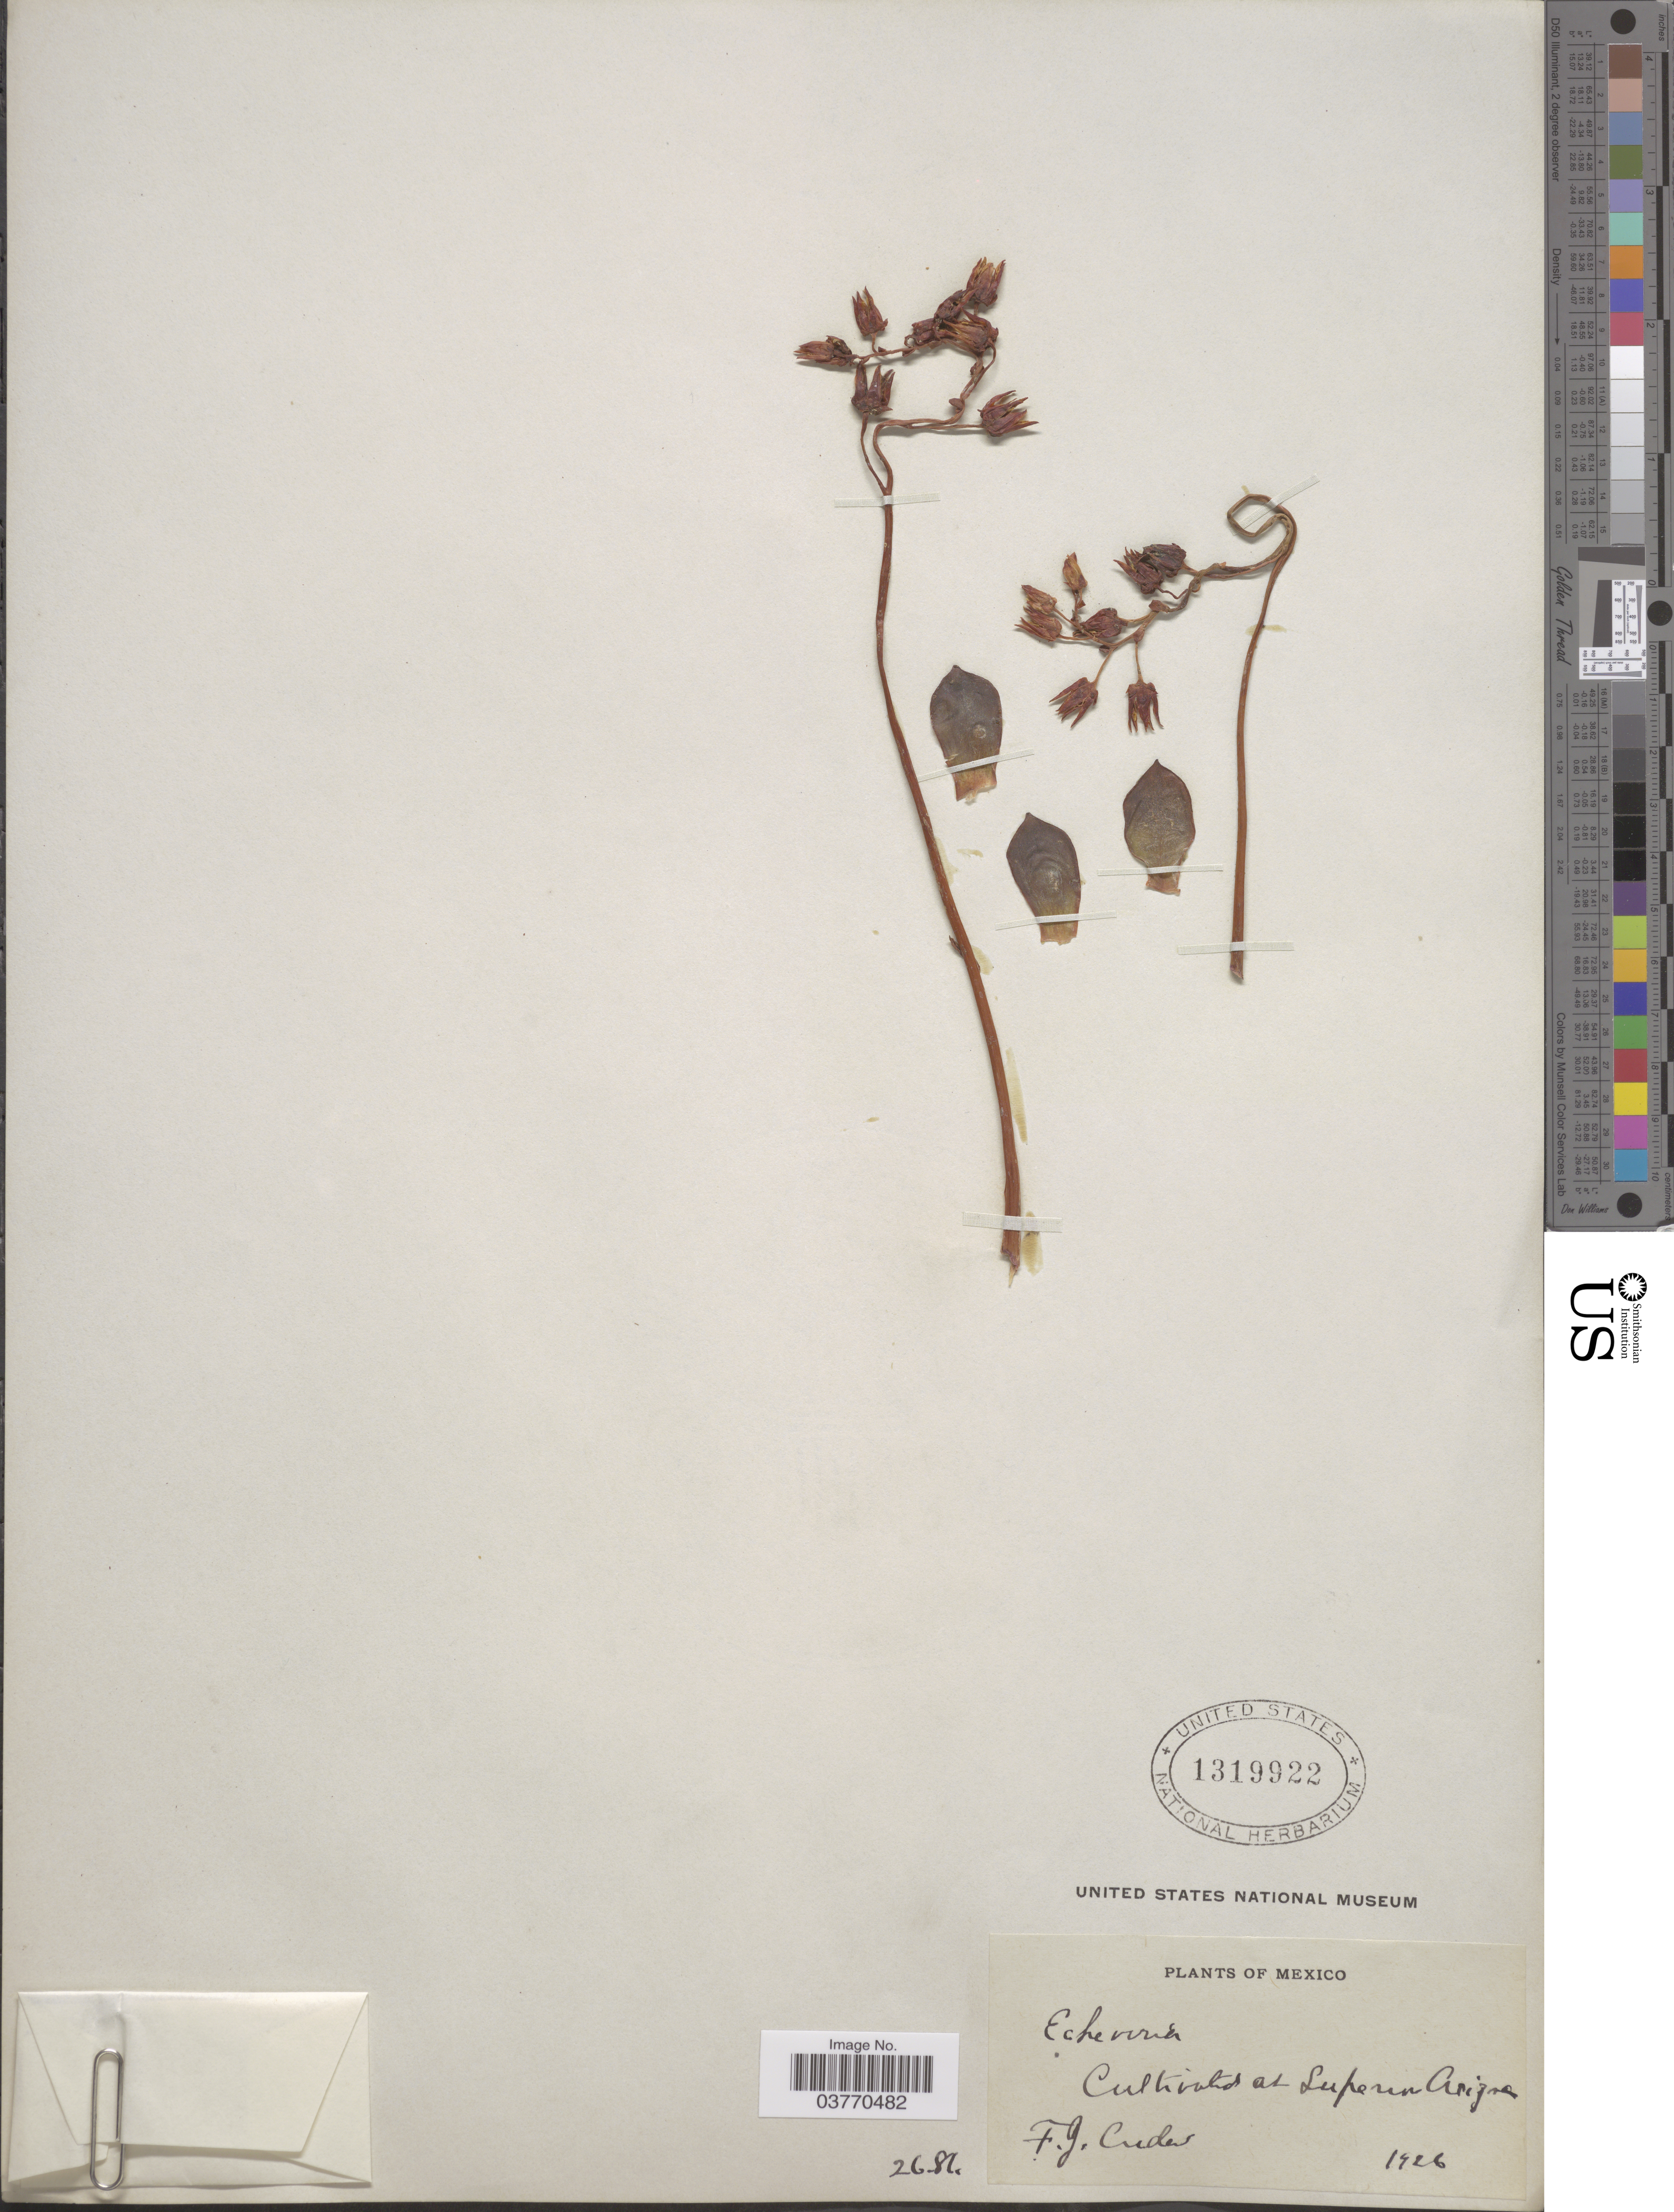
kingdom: Plantae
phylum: Tracheophyta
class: Magnoliopsida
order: Saxifragales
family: Crassulaceae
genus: Echeveria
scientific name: Echeveria sp.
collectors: F. Crider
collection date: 1926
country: United States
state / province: Arizona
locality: Superior.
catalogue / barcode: US 1319922